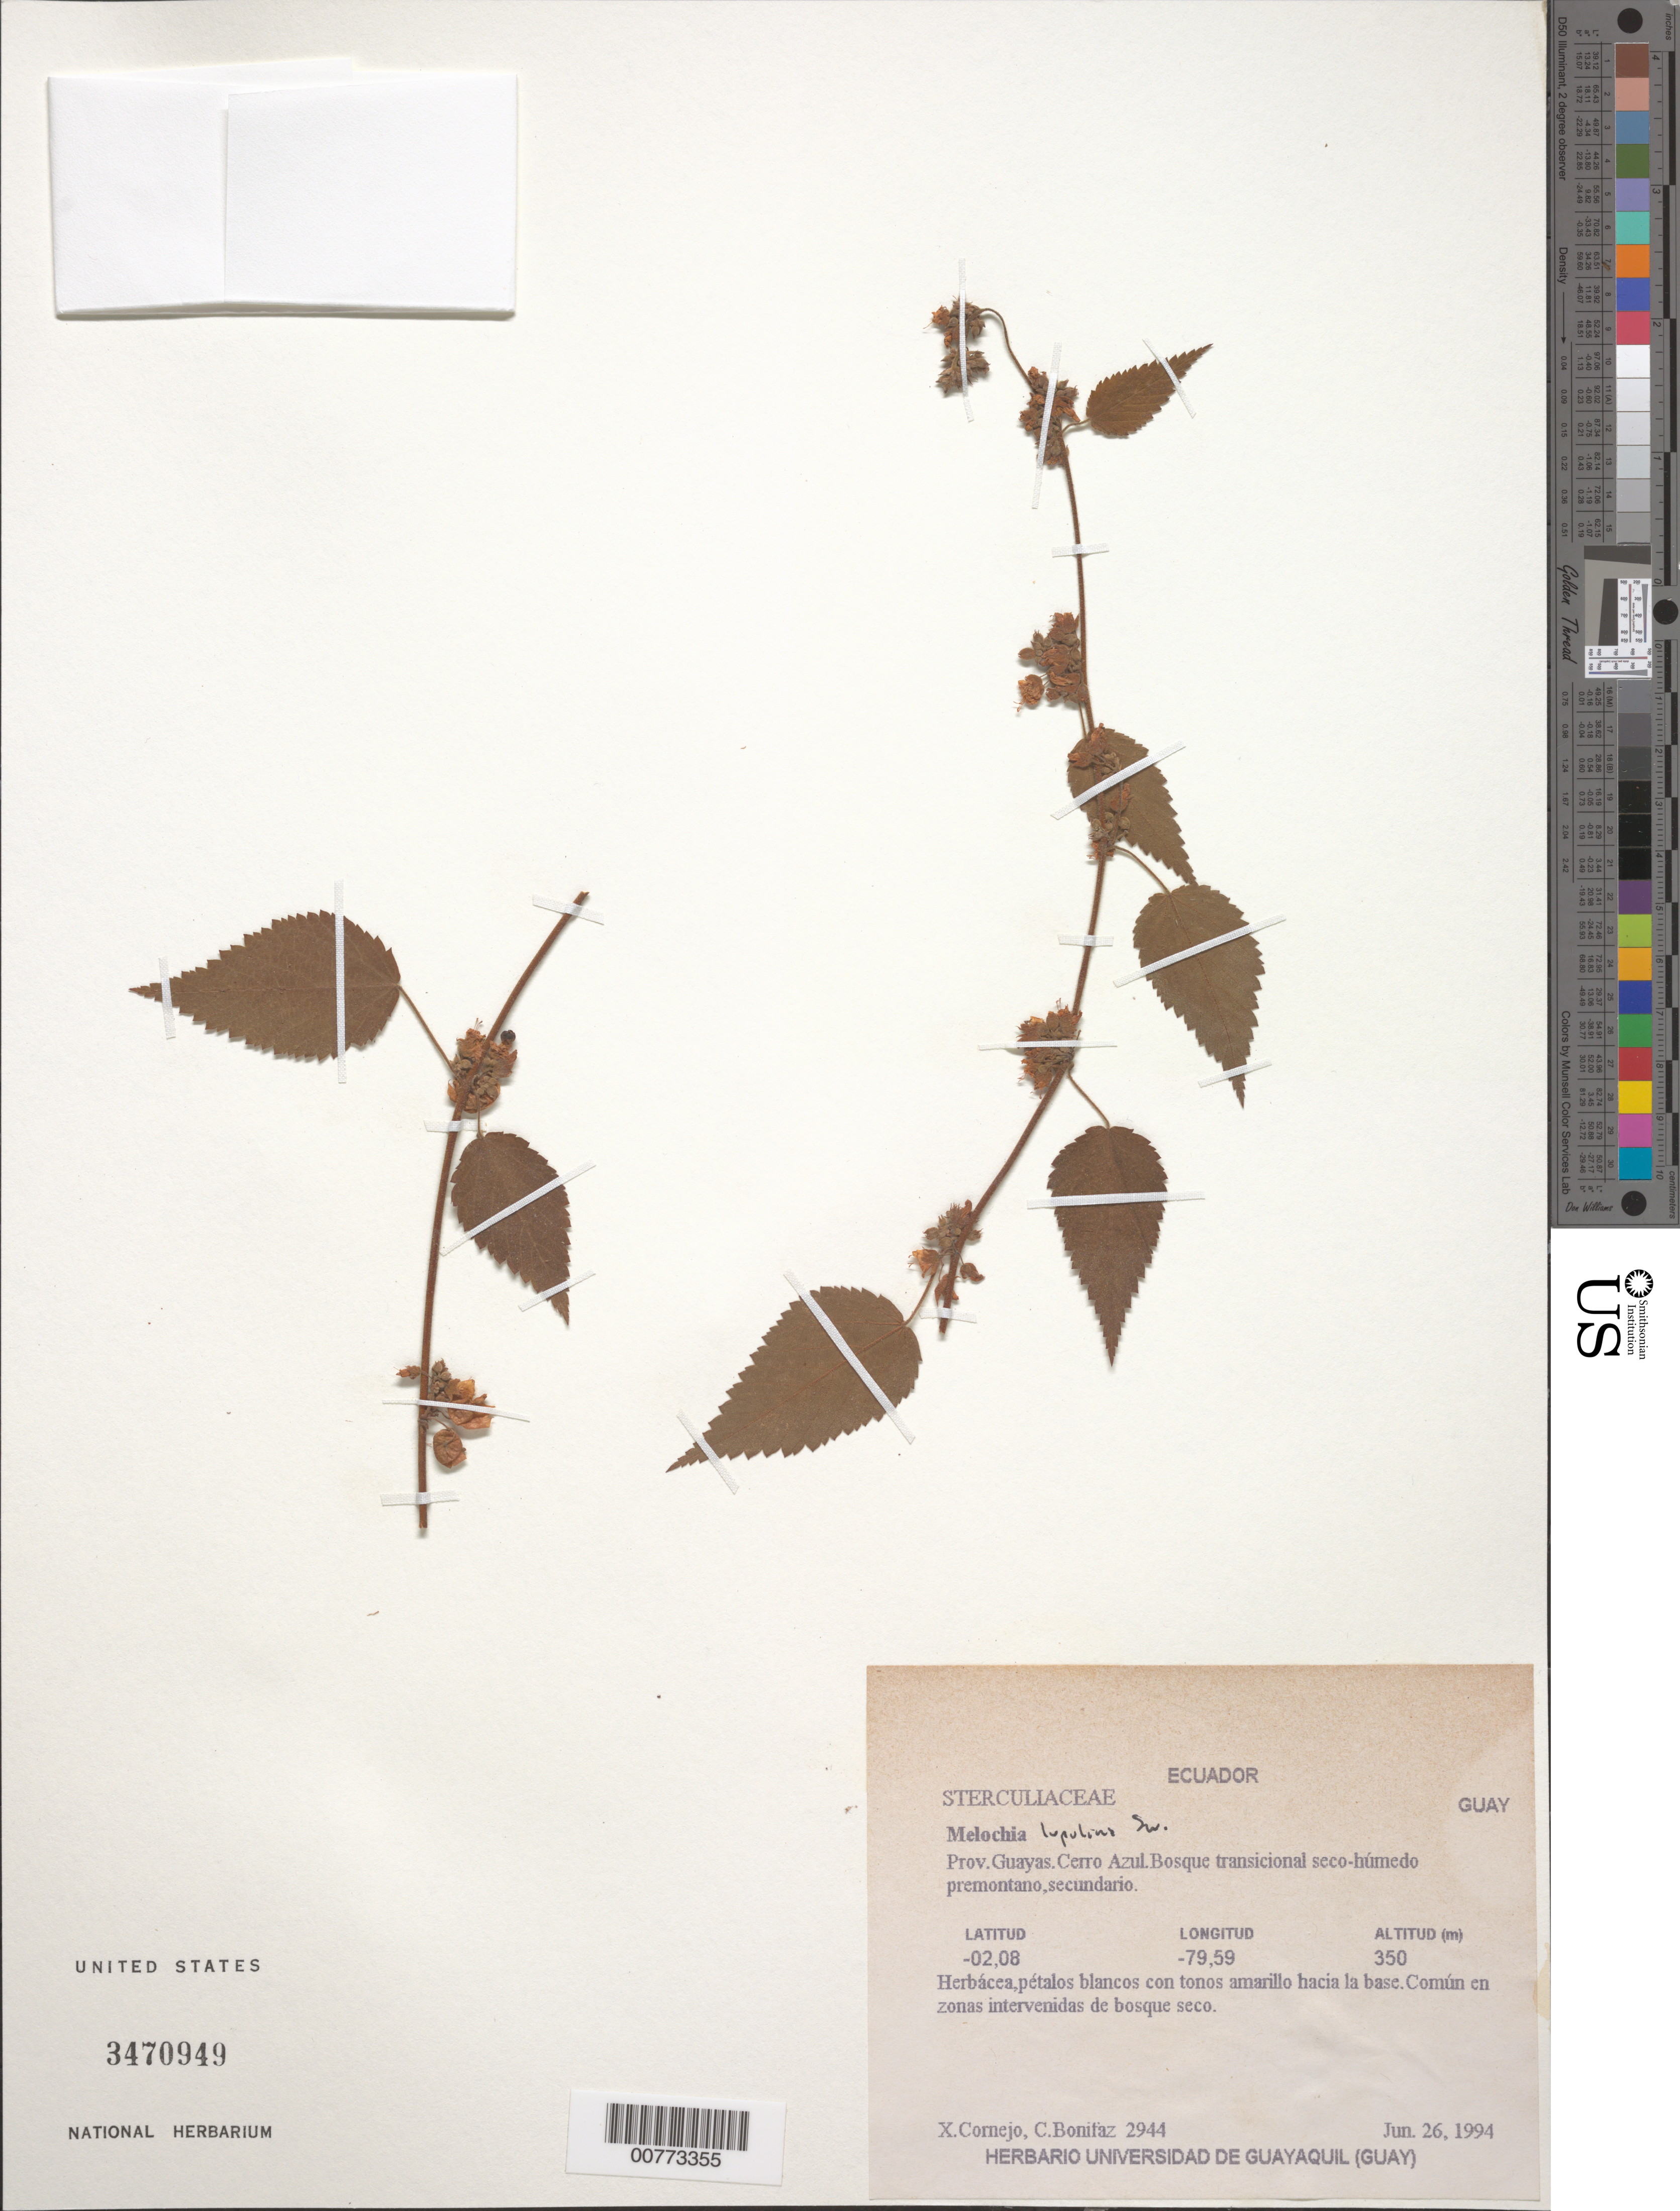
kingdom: Plantae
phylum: Tracheophyta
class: Magnoliopsida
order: Malvales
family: Malvaceae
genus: Melochia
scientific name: Melochia lupulina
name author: Sw.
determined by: Dorr, L. J., (BOT), Smithsonian Institution - National Museum of Natural History (UNITED STATES)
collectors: X. F. Cornejo & C. Bonitáz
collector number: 3944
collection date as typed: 26 Jun 1994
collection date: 1994-06-26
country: Ecuador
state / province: Guayas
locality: Cerro Azul.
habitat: Bosque transicional seco-húmedo premontano, secundario.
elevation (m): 350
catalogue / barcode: US 3470949